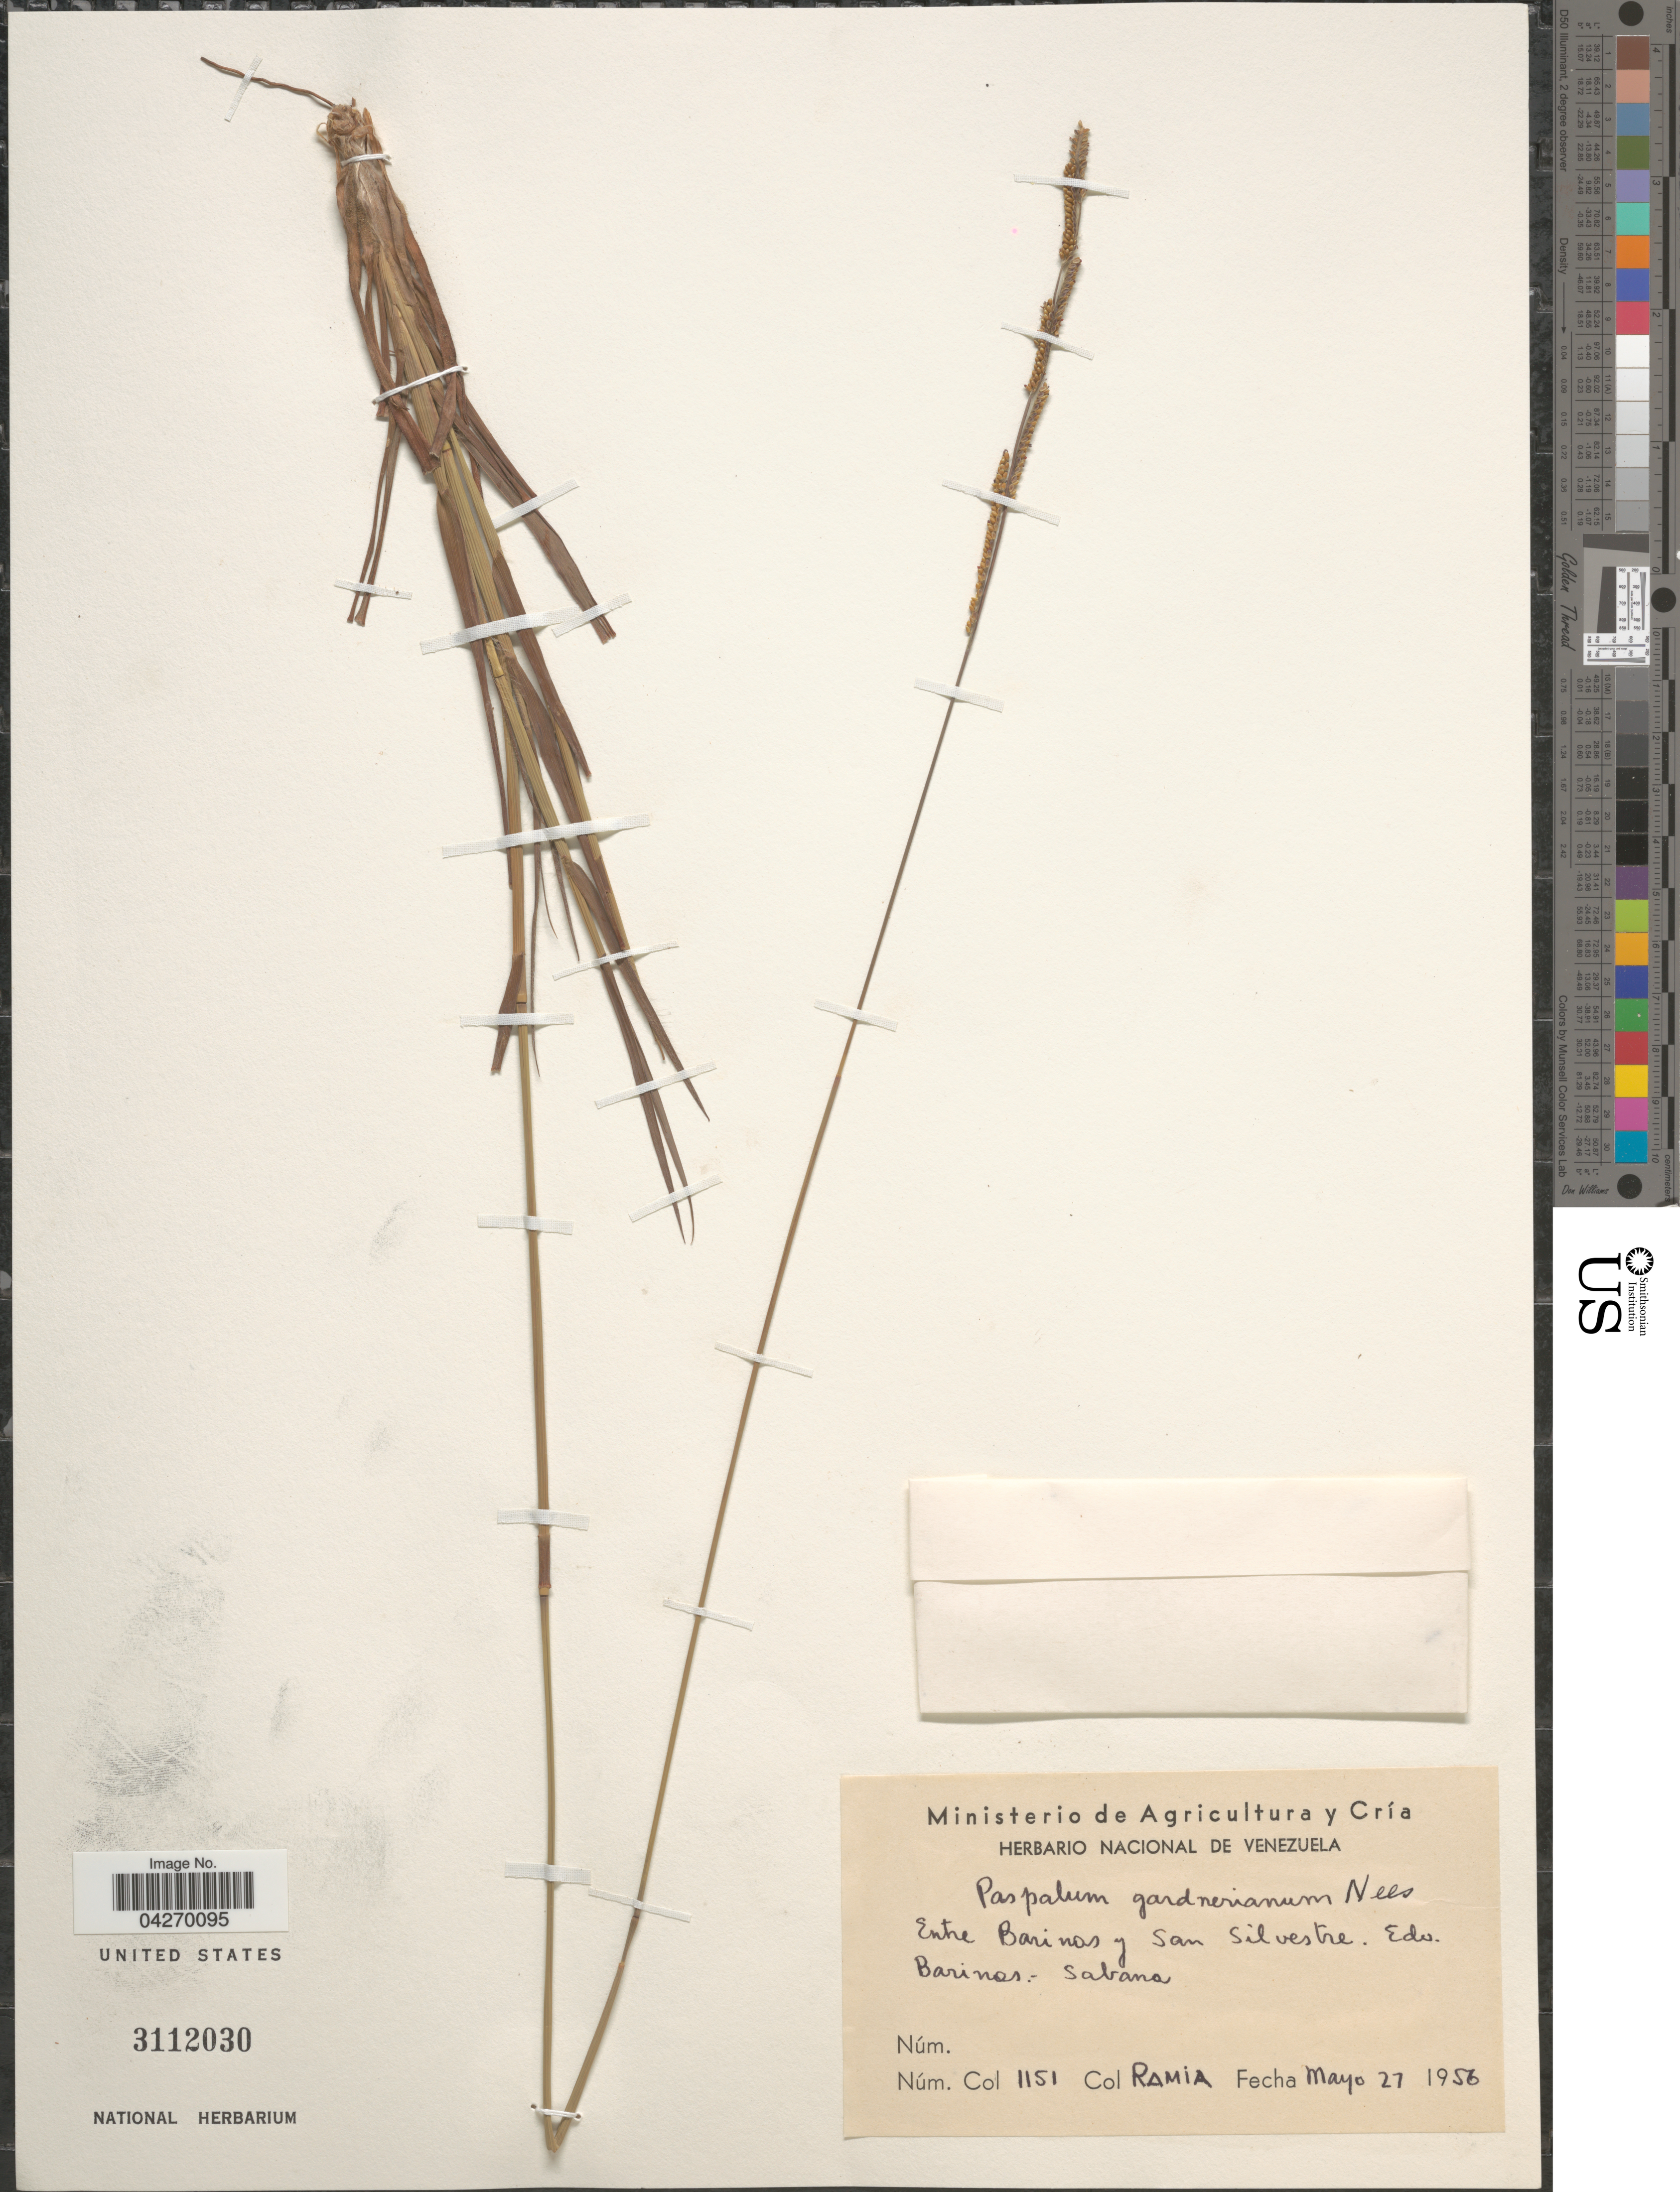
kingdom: Plantae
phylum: Tracheophyta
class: Liliopsida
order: Poales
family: Poaceae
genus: Paspalum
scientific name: Paspalum gardnerianum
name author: Nees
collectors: -- Ramia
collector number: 1151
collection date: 1956-05-27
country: Venezuela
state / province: Barinas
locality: Entre Barinas y San Silvestre.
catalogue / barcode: US 3112030